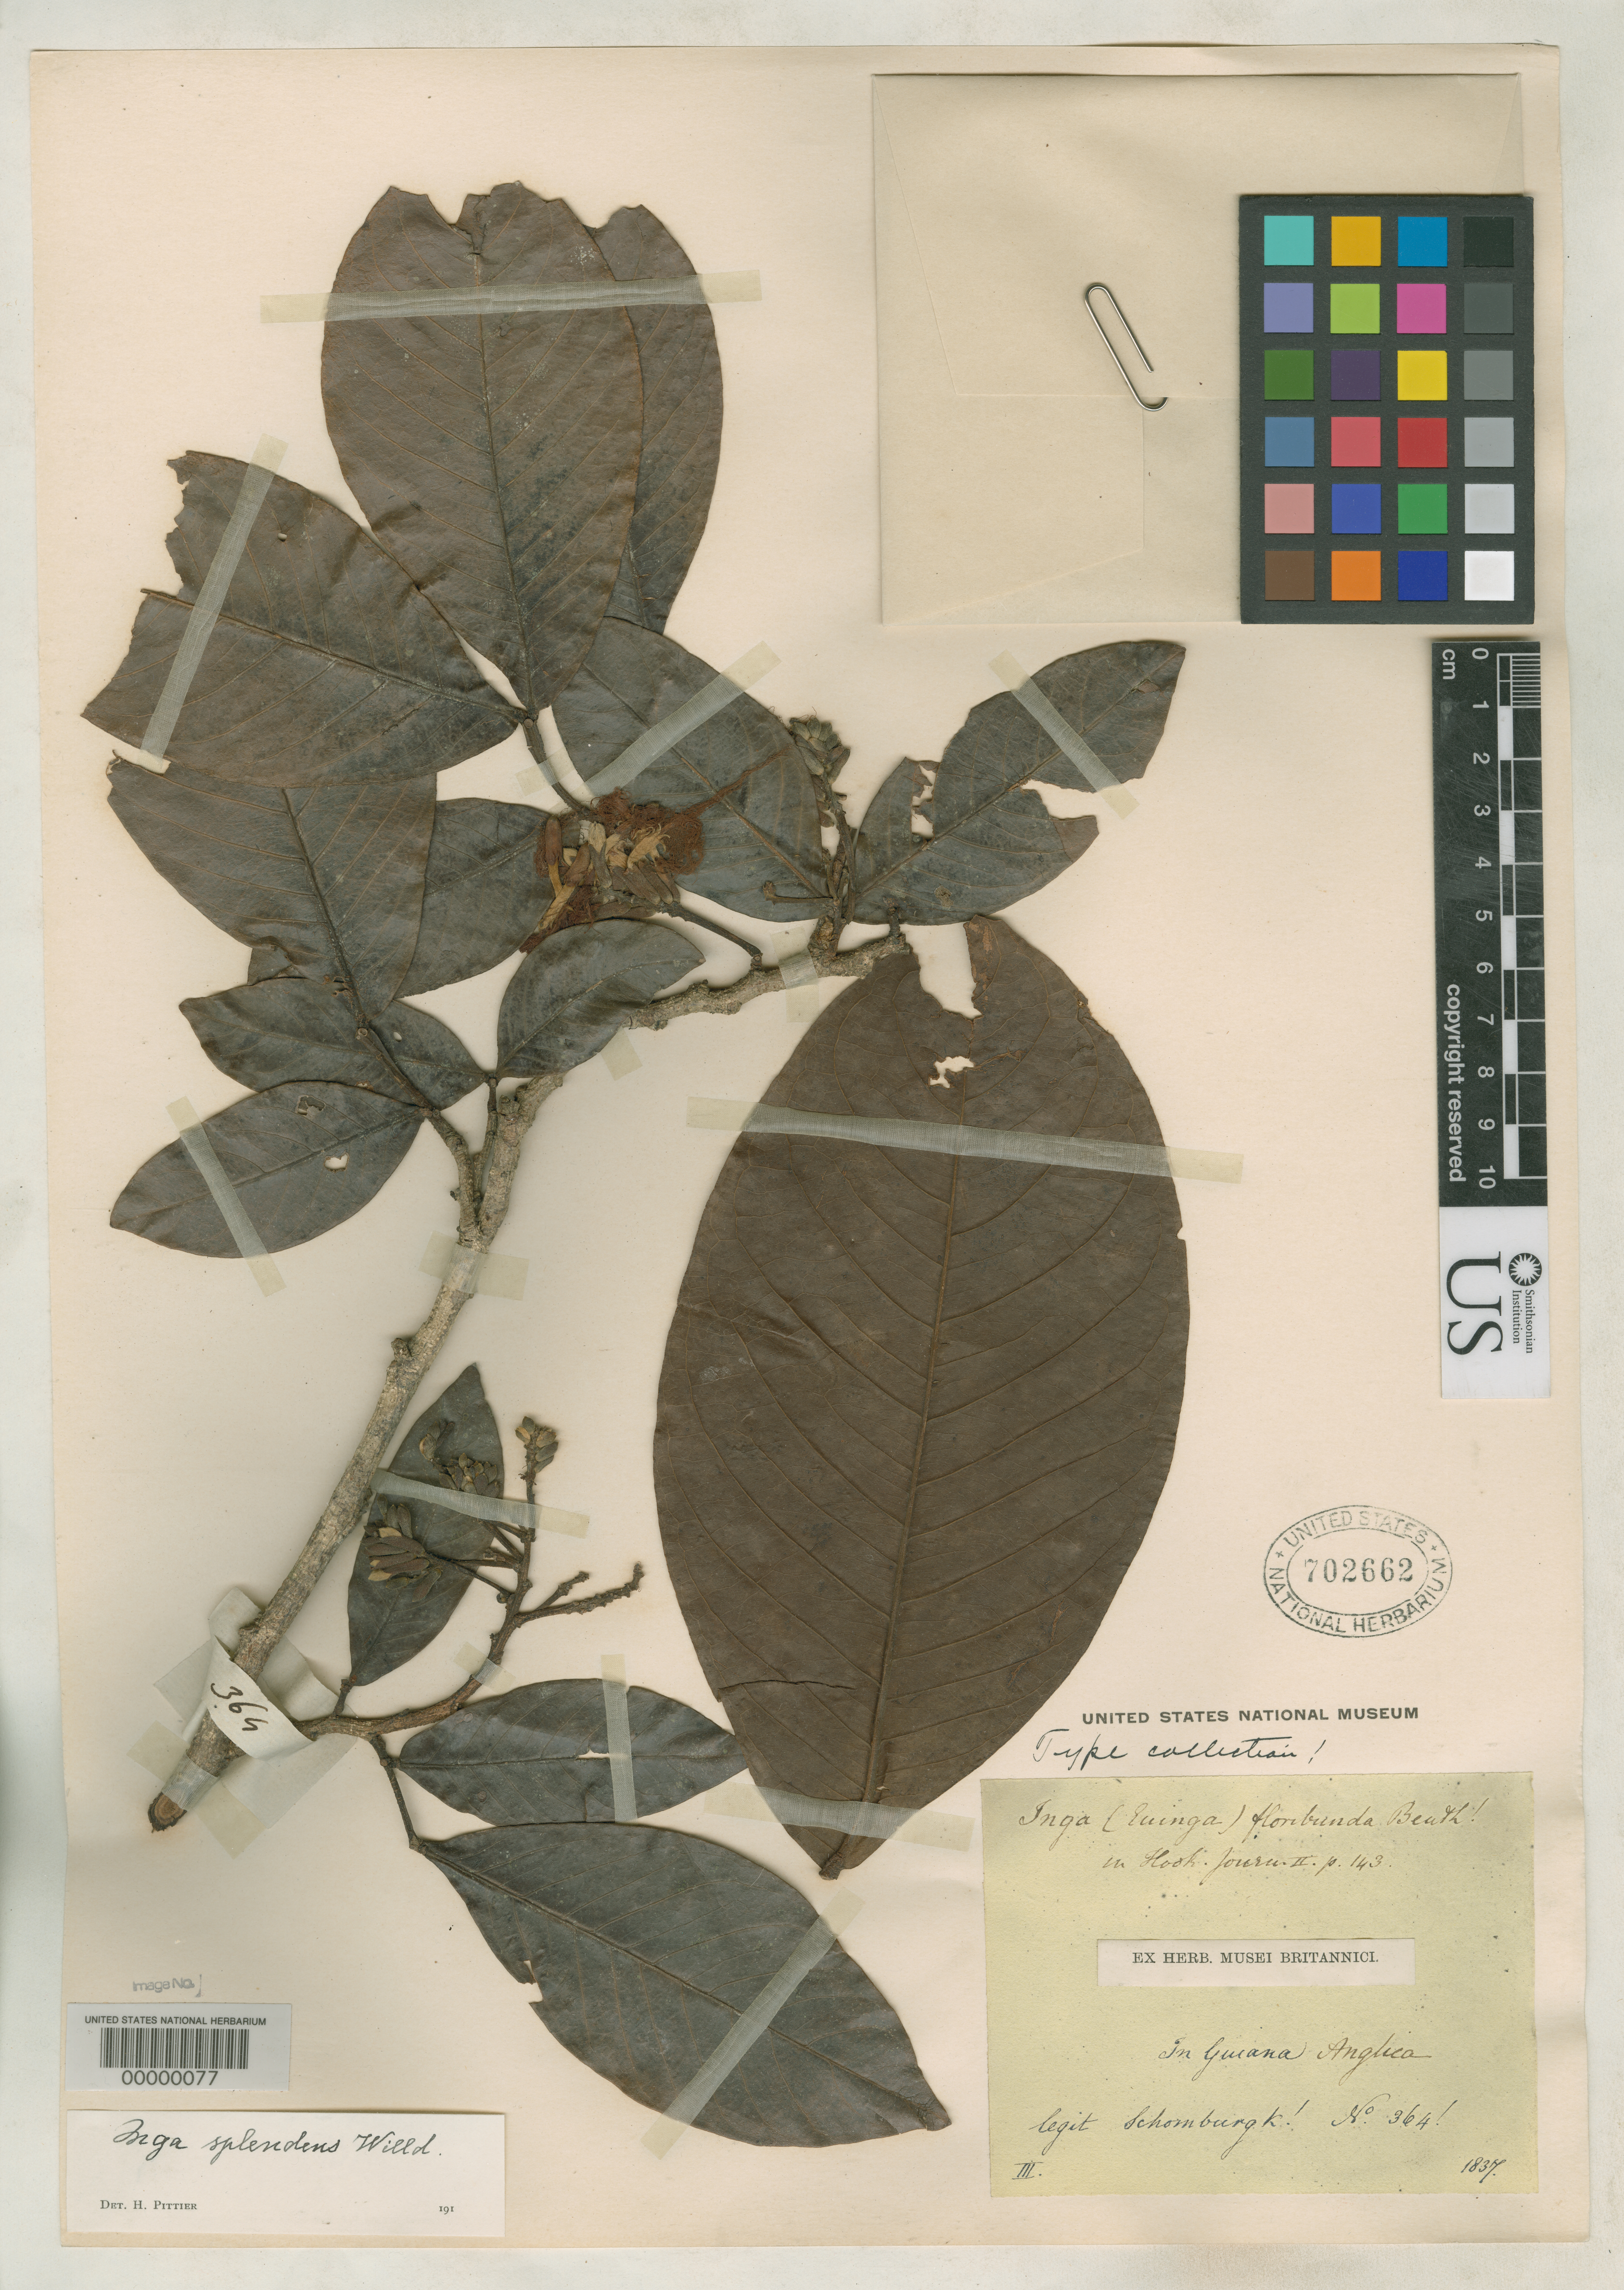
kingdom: Plantae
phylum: Tracheophyta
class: Magnoliopsida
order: Fabales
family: Fabaceae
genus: Inga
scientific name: Inga floribunda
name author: Benth.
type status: Isotype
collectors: R. H. Schomburgk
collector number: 364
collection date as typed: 1837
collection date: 1837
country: Guyana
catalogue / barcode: US 702662